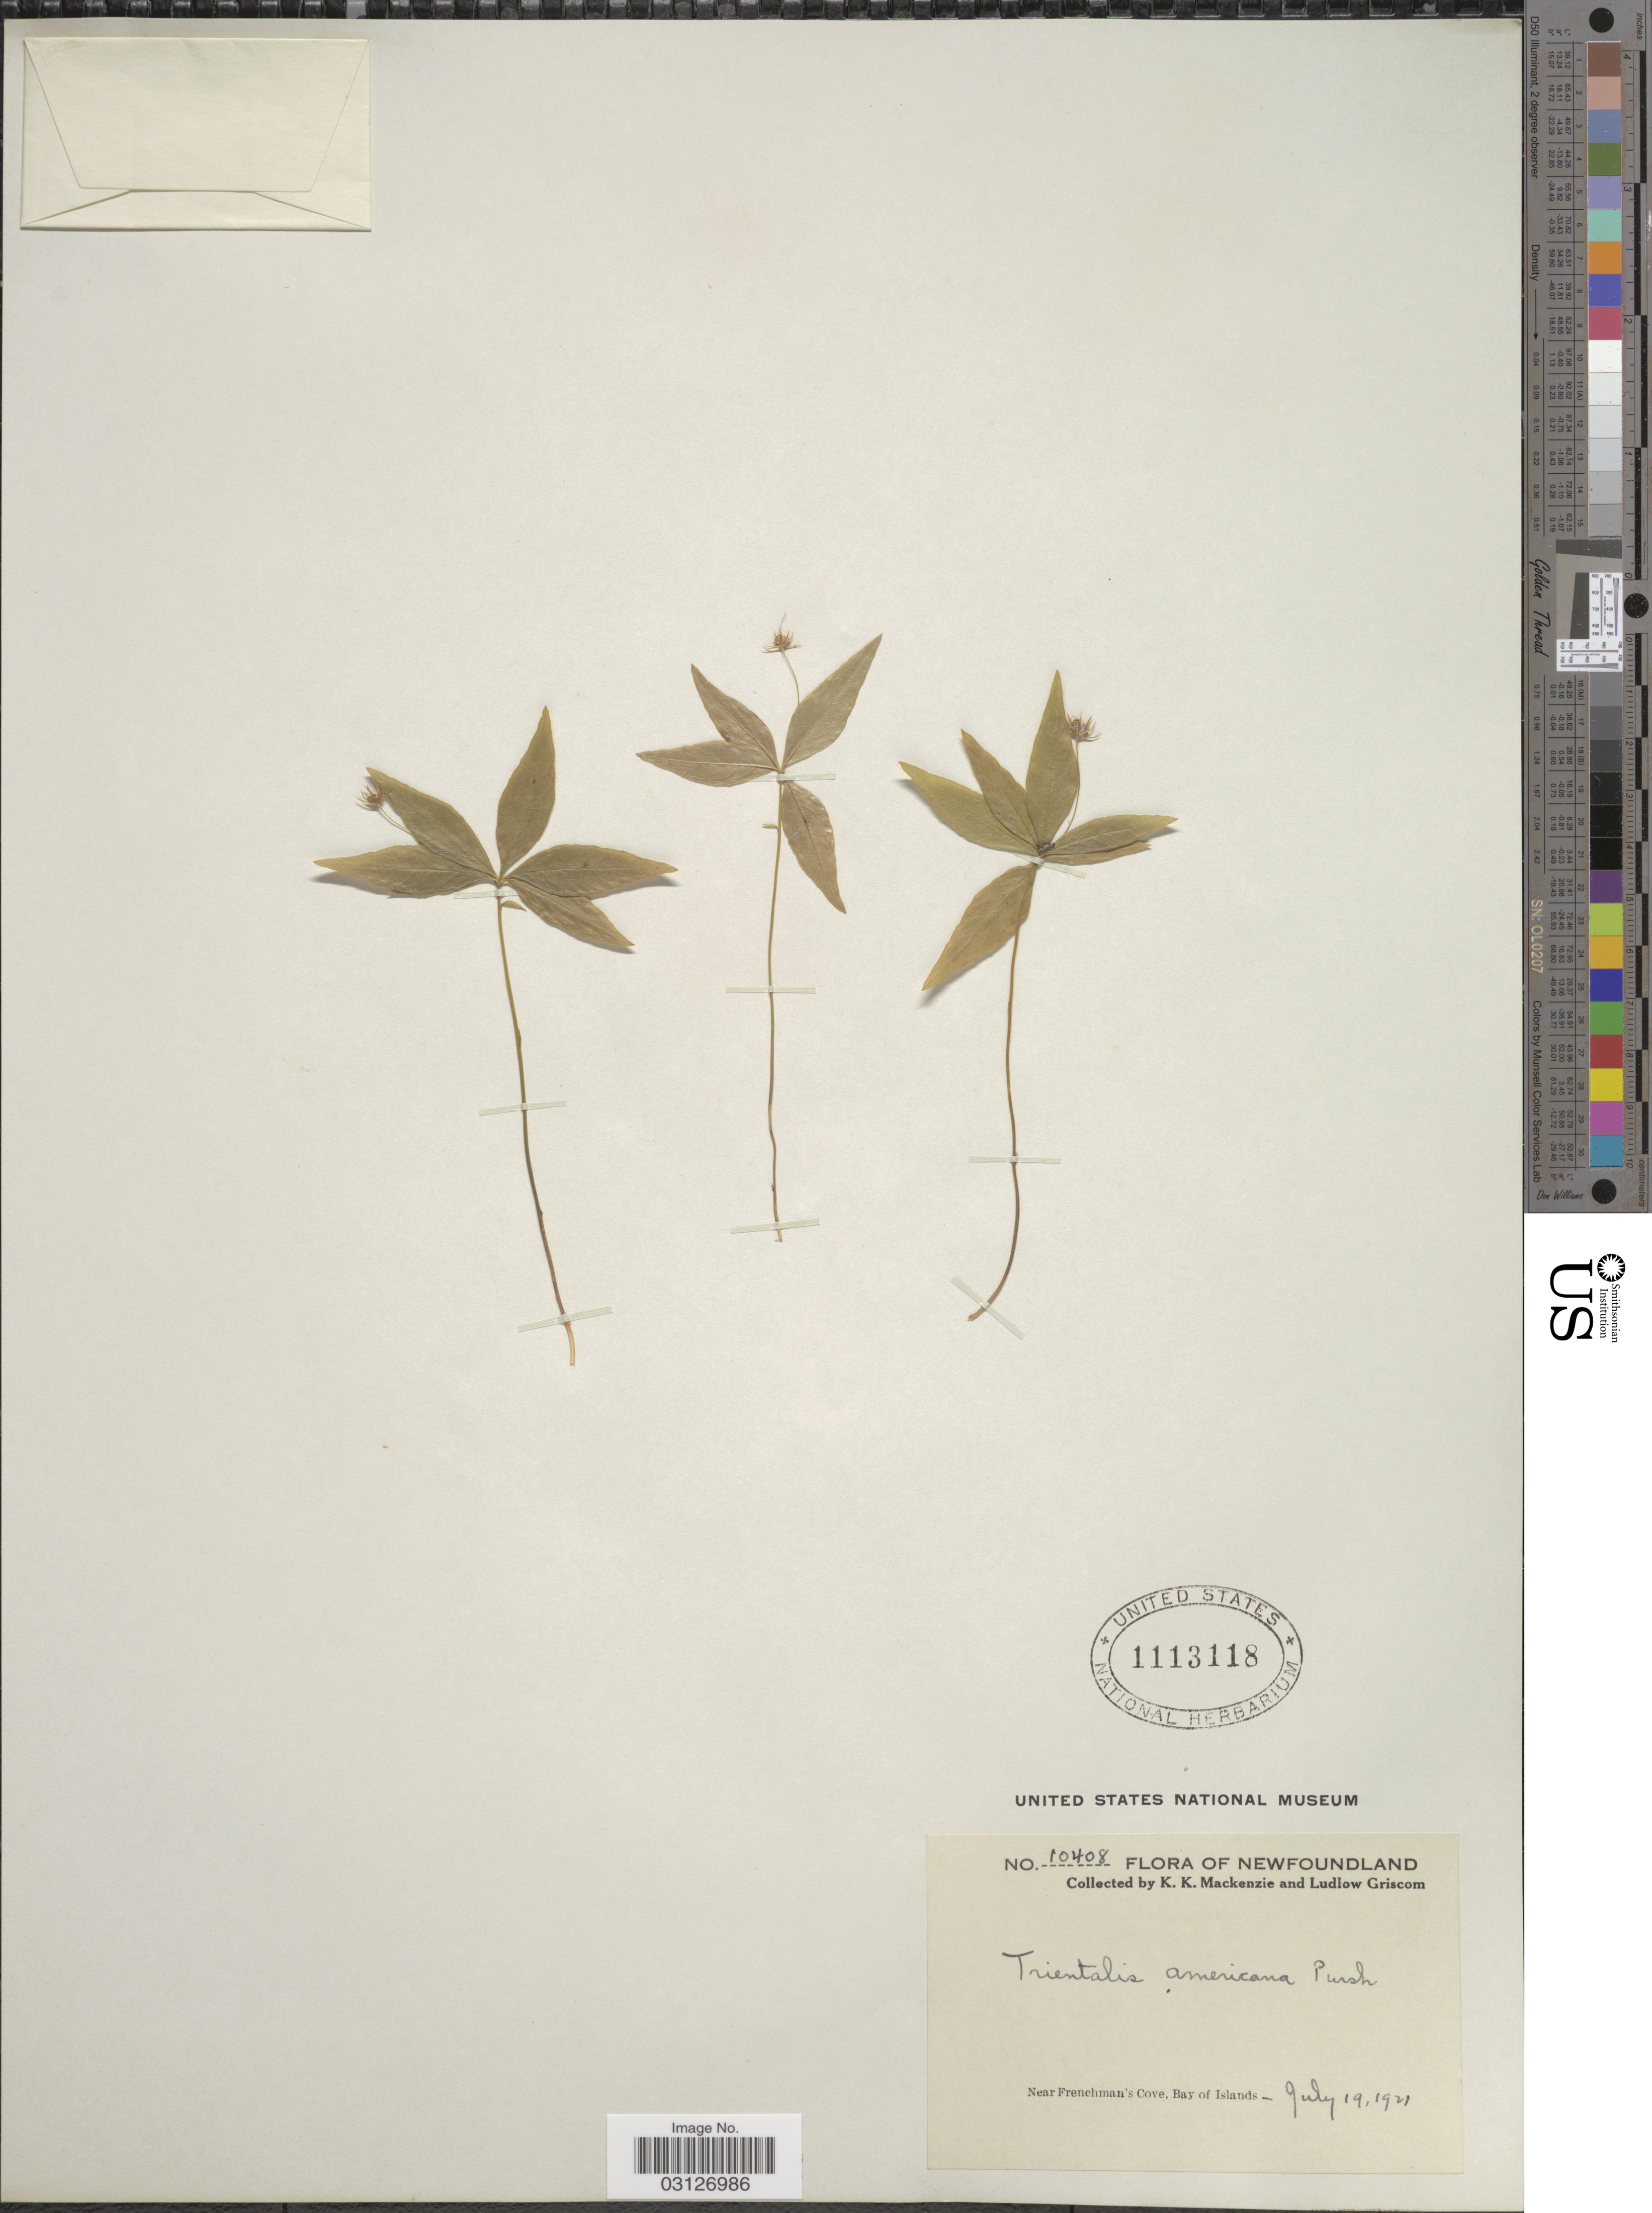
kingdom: Plantae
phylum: Tracheophyta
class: Magnoliopsida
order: Ericales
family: Primulaceae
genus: Trientalis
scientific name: Trientalis americana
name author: Pursh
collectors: K. K. Mackenzie & L. Griscom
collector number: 10408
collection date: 1921-07-19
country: Canada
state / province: Newfoundland and Labrador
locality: Near Frenchman's Cove, Bay of Islands.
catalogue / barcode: US 1113118